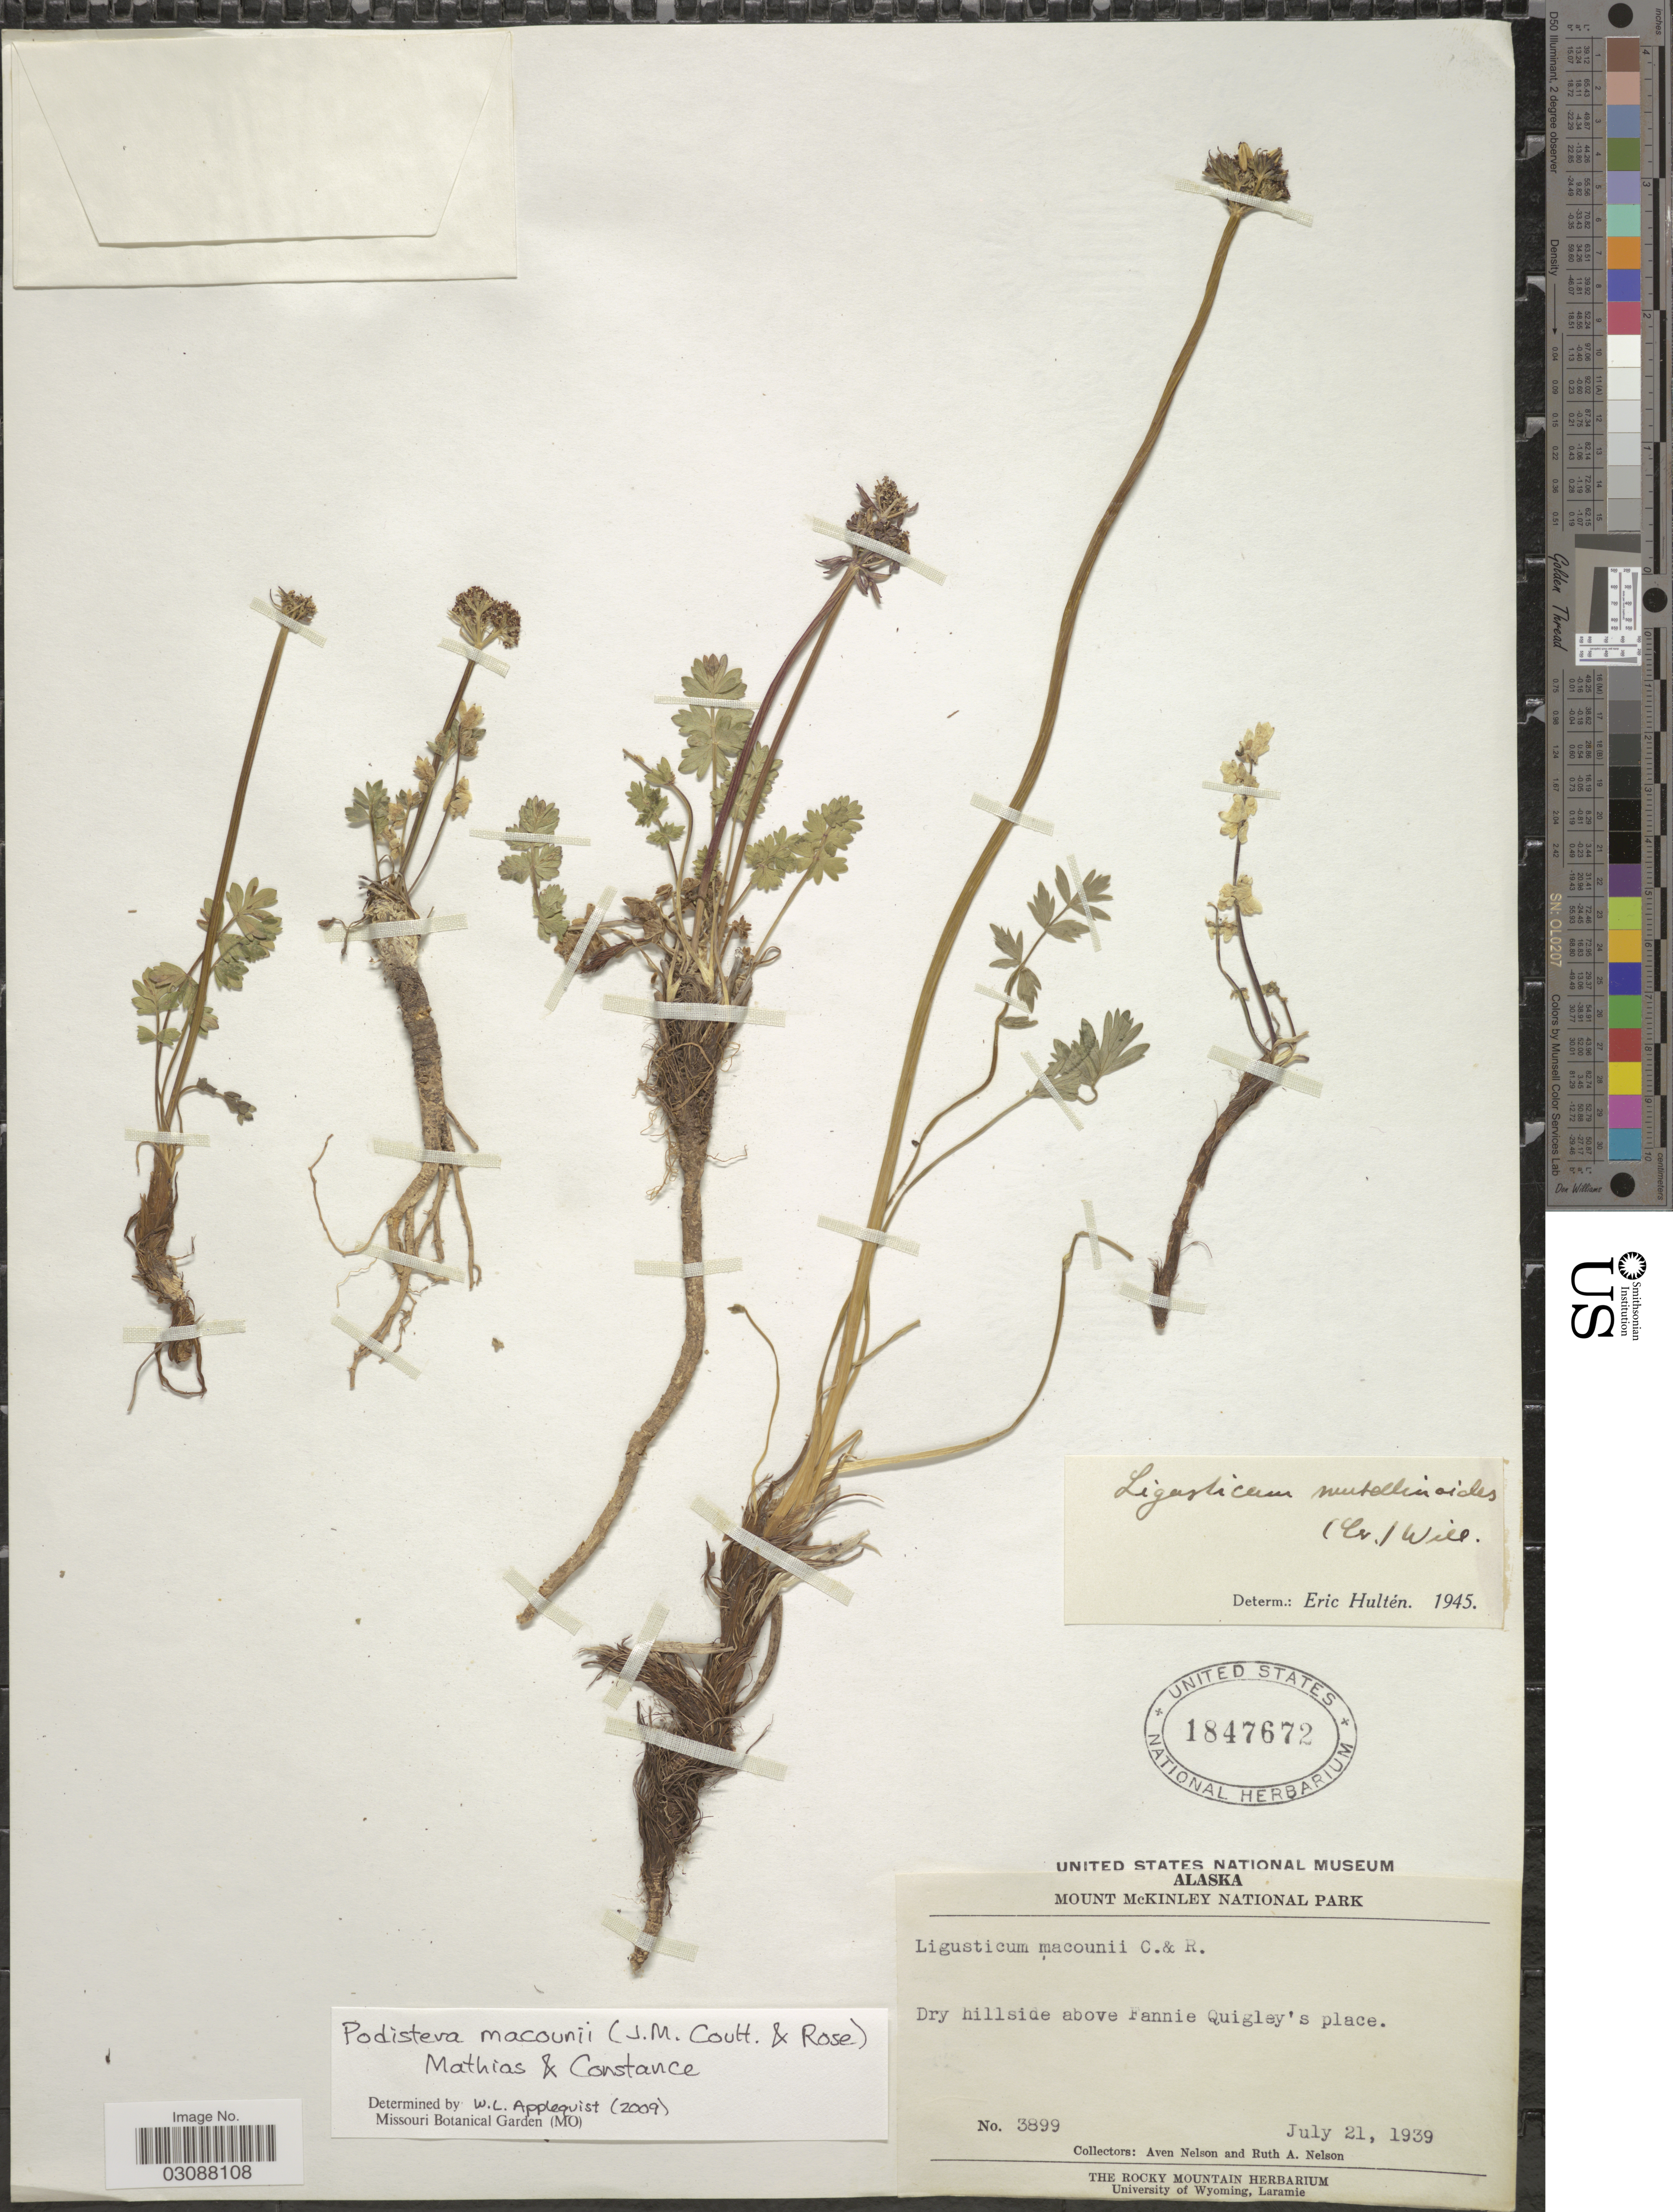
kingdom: Plantae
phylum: Tracheophyta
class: Magnoliopsida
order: Apiales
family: Apiaceae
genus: Podistera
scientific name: Podistera macounii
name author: (J.M. Coult. & Rose) Mathias & Constance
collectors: A. Nelson & R. A. Nelson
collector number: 3899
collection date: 1939-07-21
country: United States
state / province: Alaska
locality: Mount McKinley National Park. Dry hillside above Fannie Quigley's place.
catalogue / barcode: US 1847672